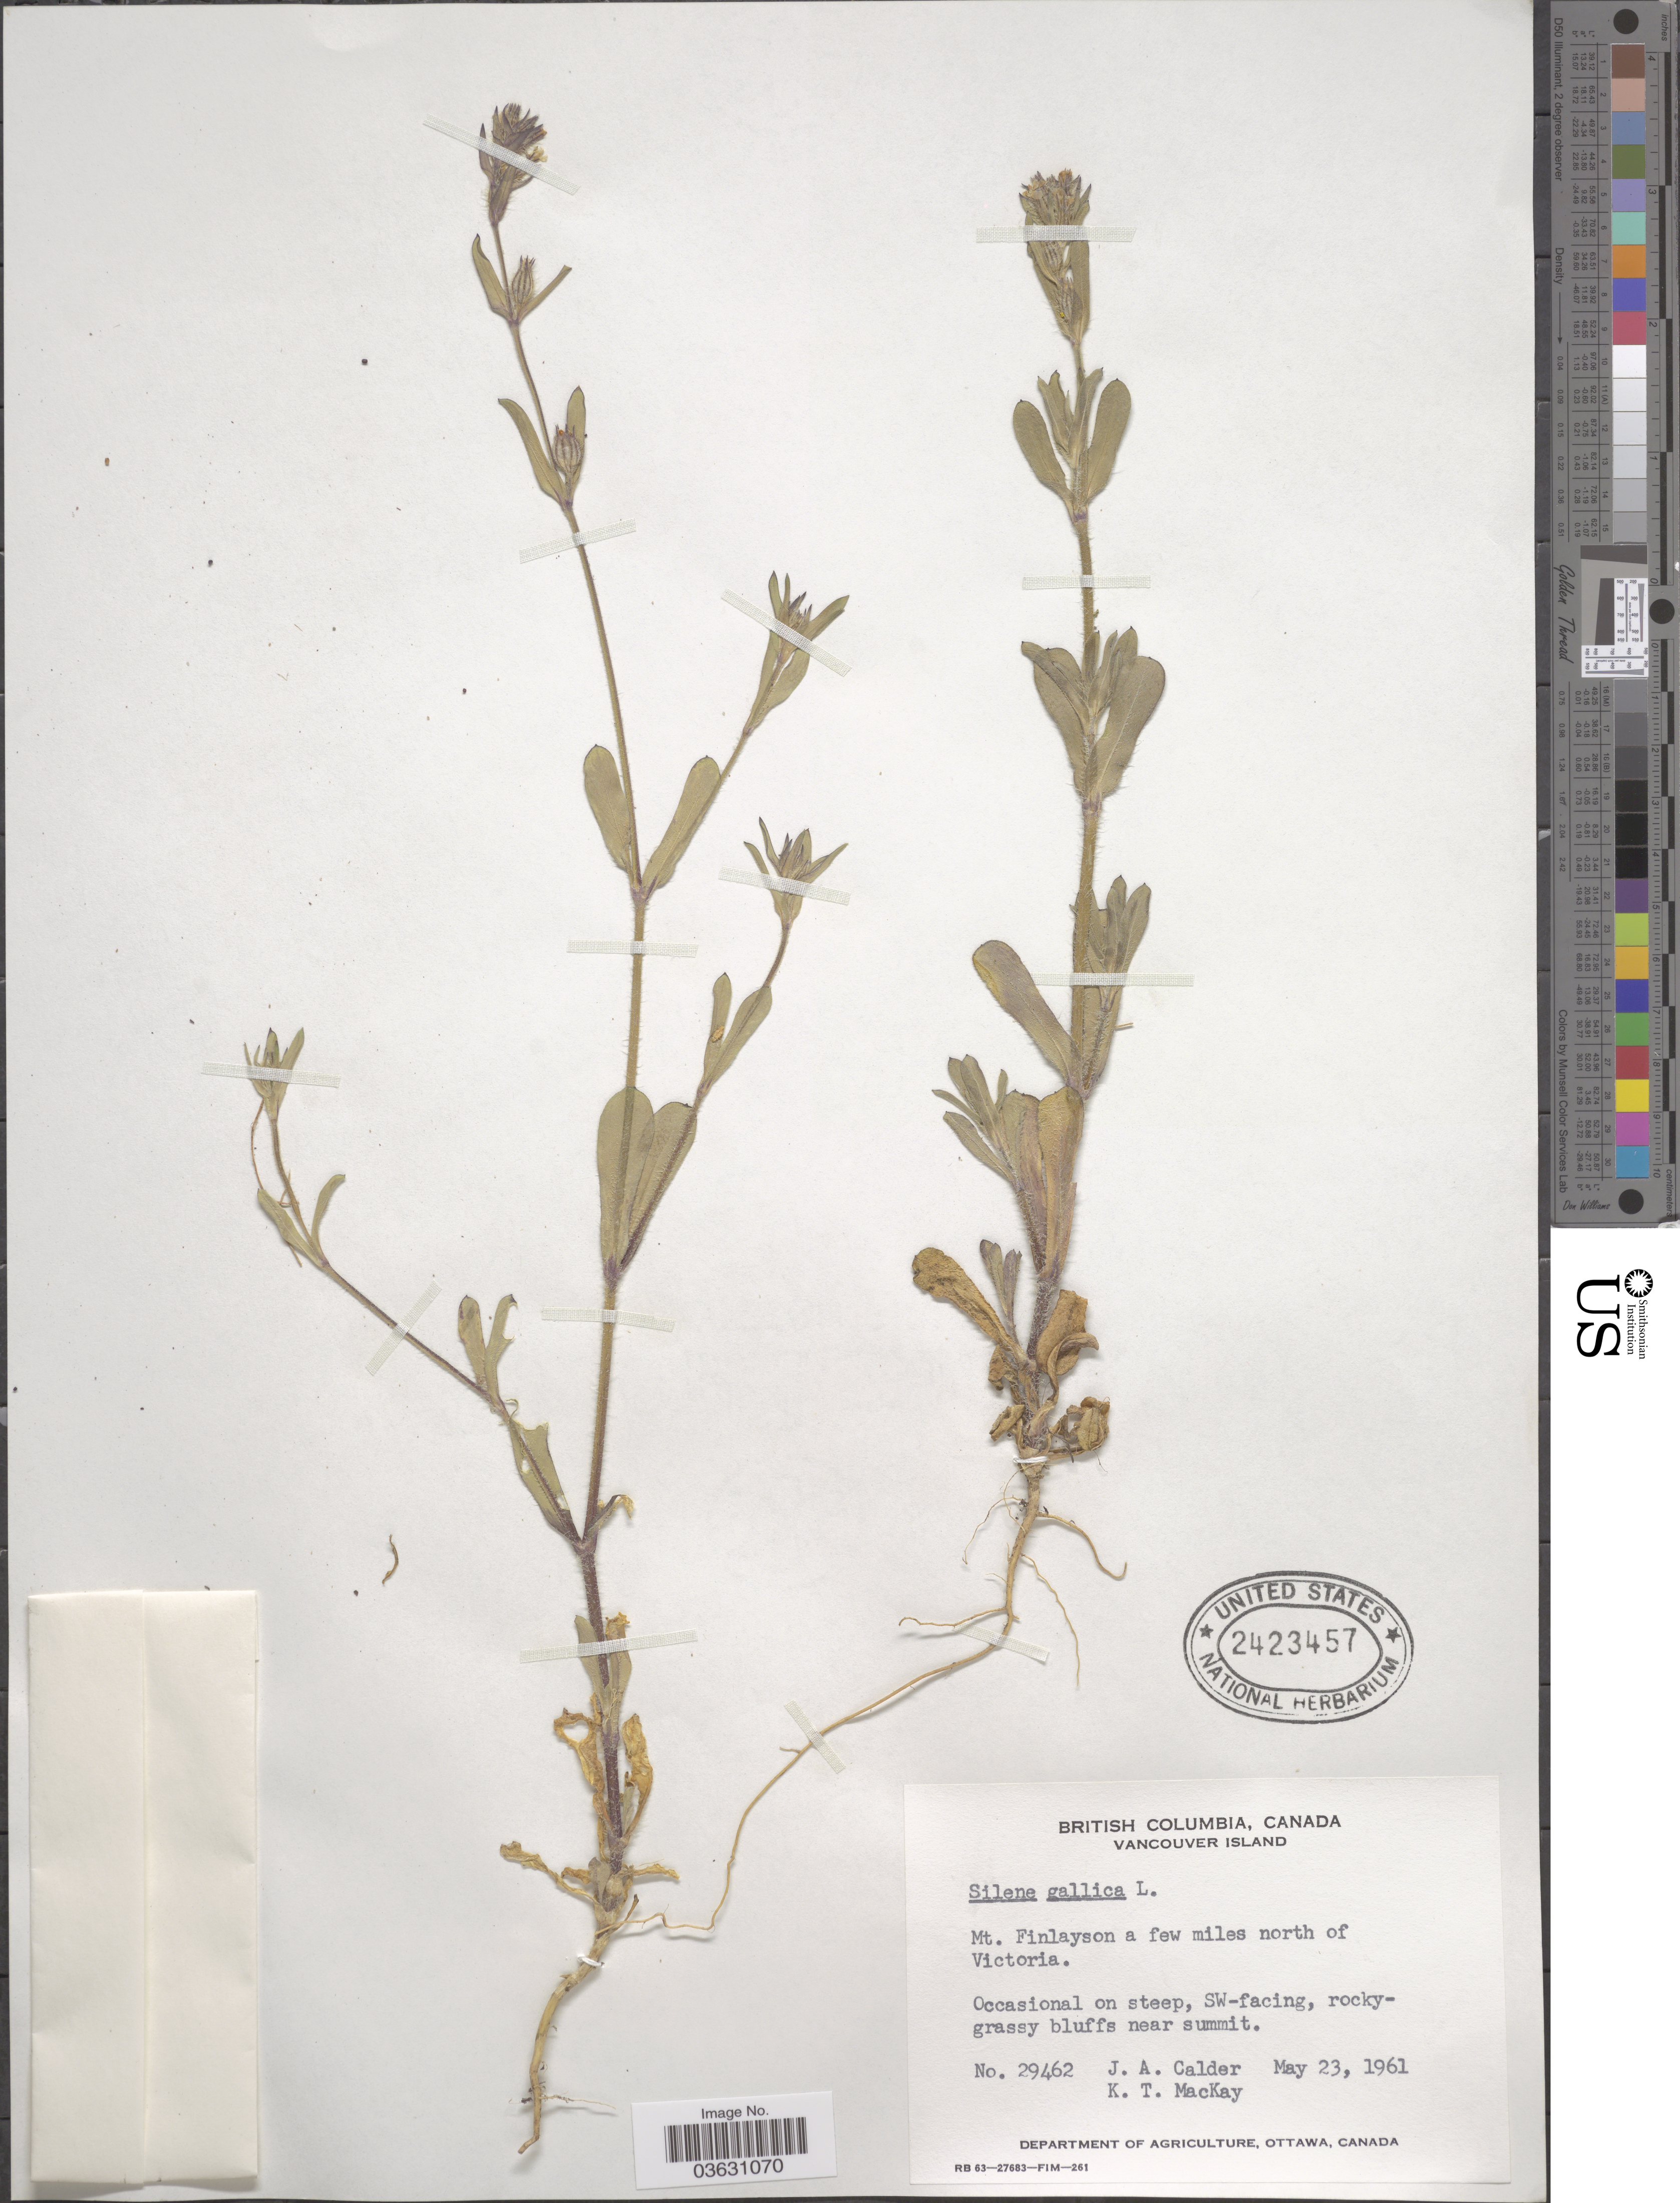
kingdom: Plantae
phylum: Tracheophyta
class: Magnoliopsida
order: Caryophyllales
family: Caryophyllaceae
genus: Silene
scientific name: Silene gallica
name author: L.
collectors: J. A. Calder & K. T. Mackay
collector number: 29462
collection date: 1961-05-23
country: Canada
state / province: British Columbia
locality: Vancouver Island. Mt. Finlayson a few miles north of Victoria.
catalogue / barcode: US 2423457